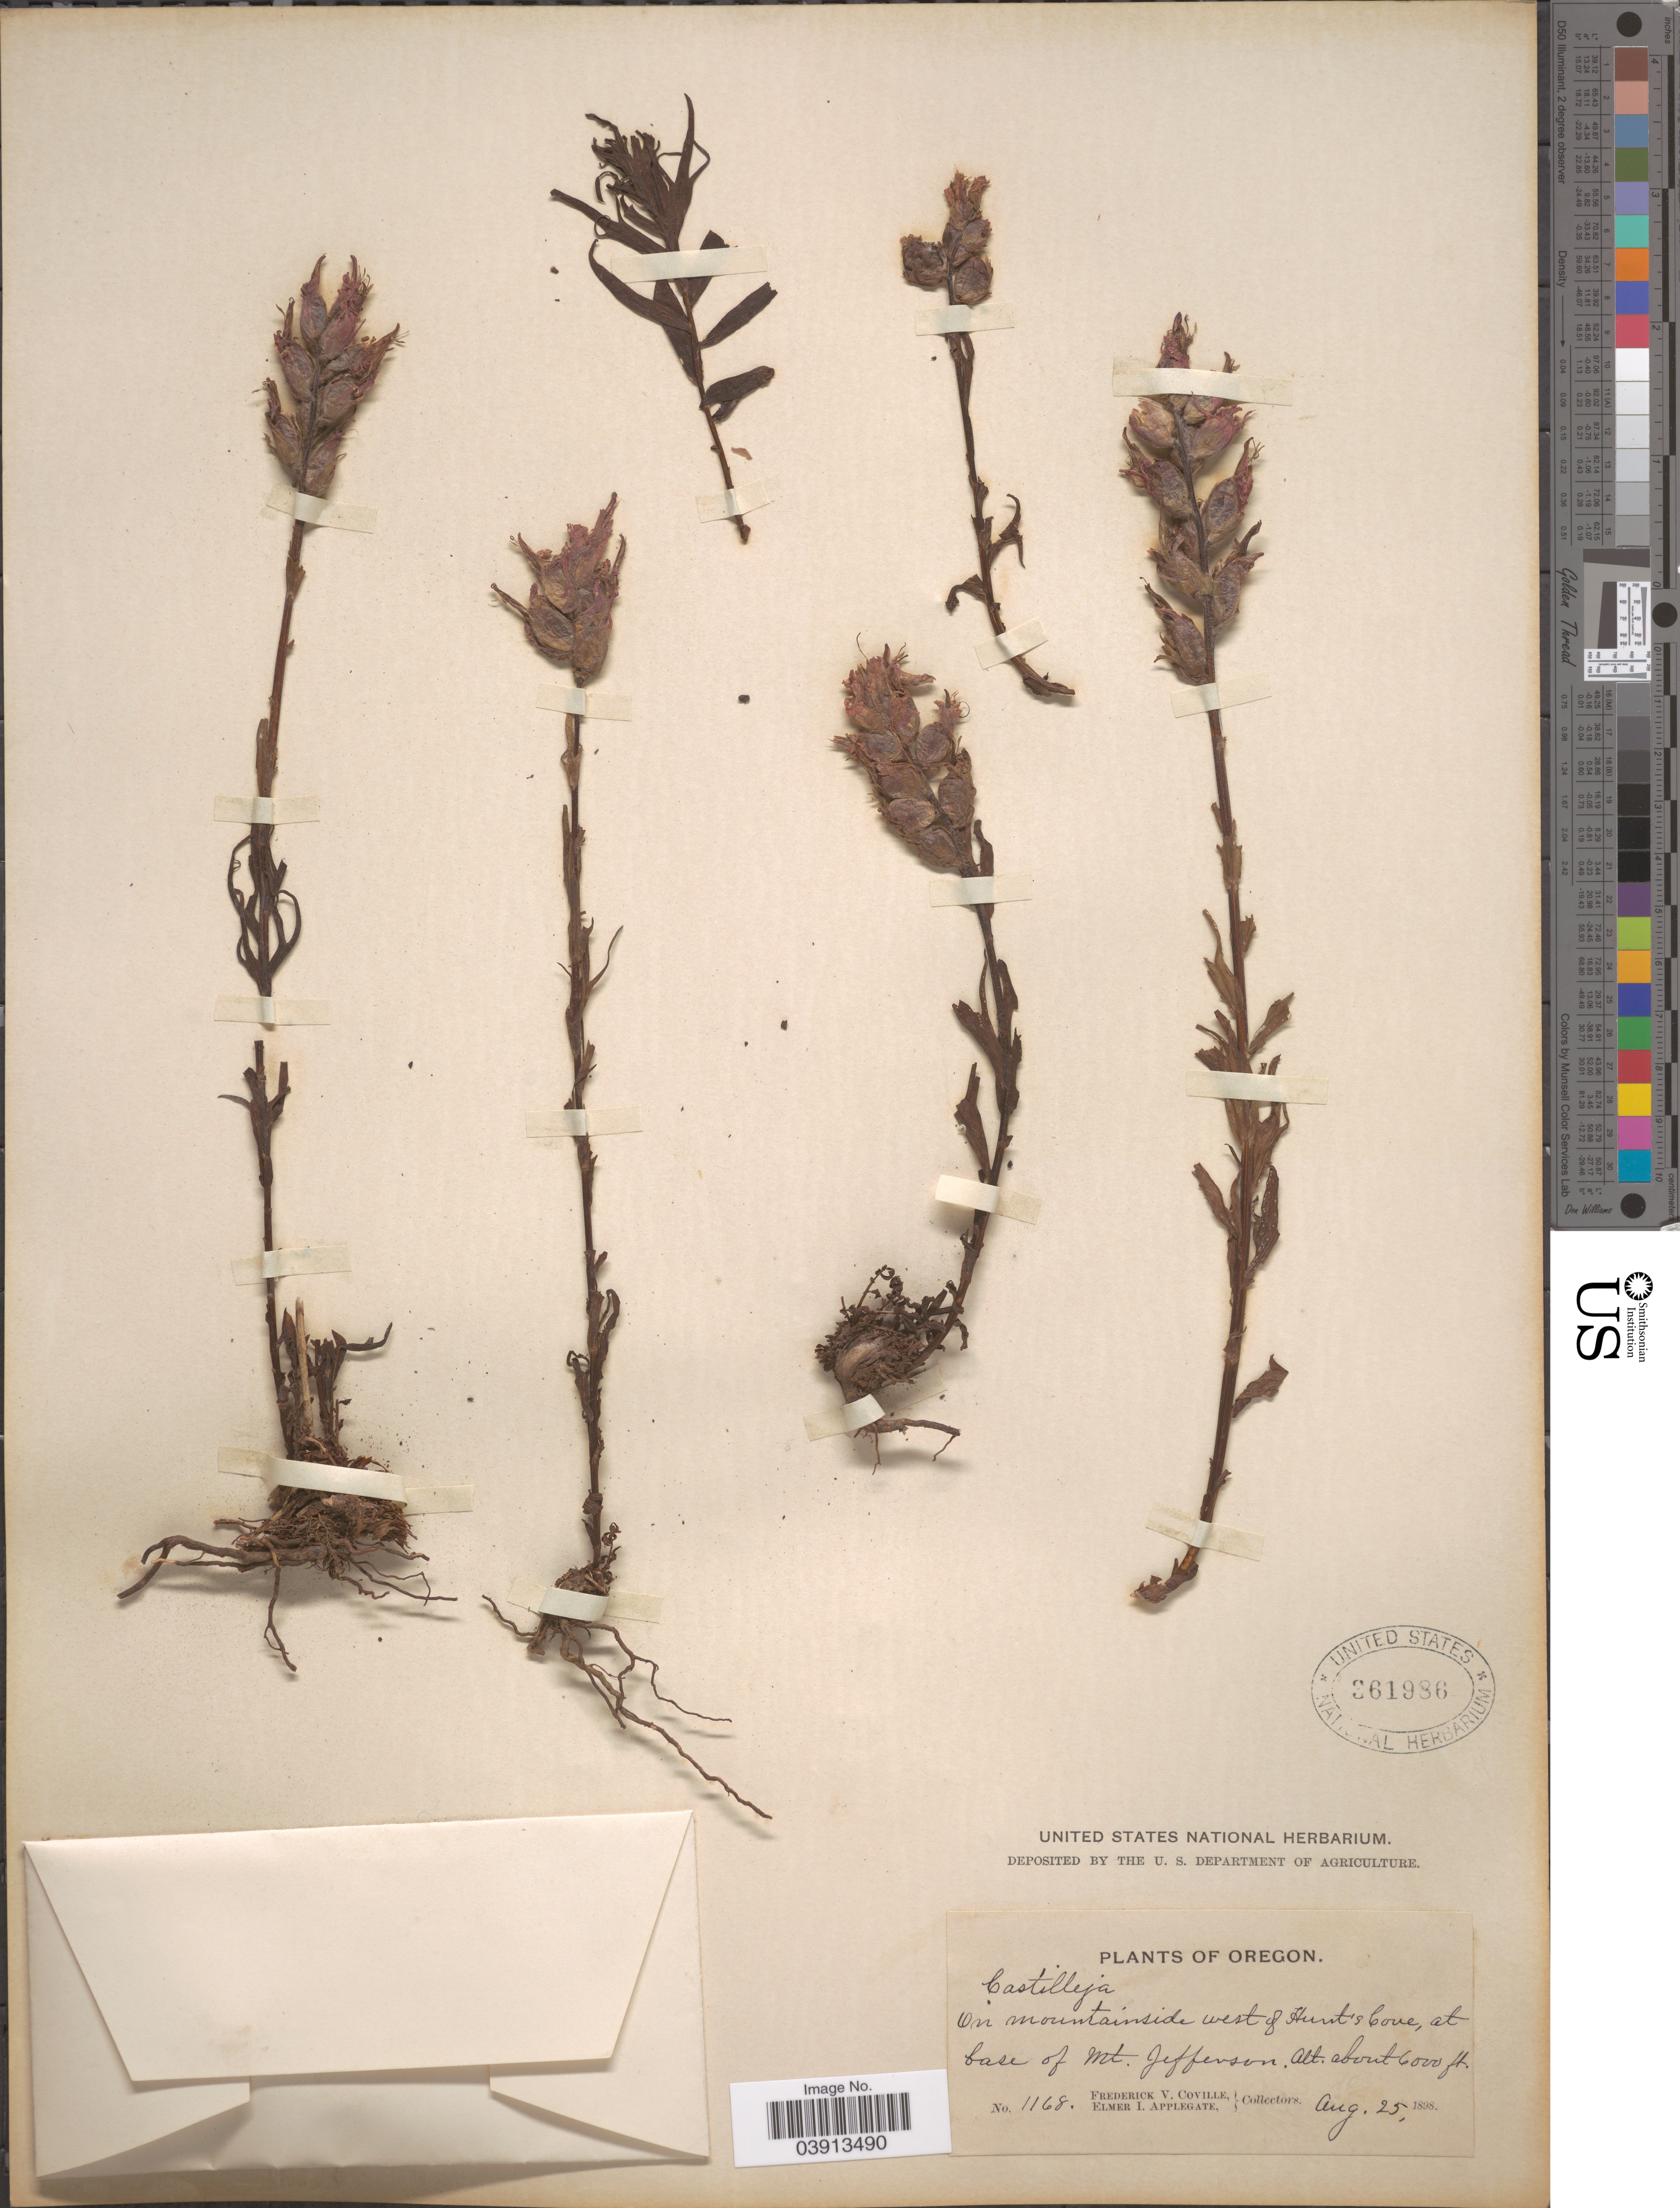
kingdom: Plantae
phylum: Tracheophyta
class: Magnoliopsida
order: Lamiales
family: Orobanchaceae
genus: Castilleja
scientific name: Castilleja parviflora var. oreopola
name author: (Greenm.) Ownbey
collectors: F. V. Coville & E. I. Applegate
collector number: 1168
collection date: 1898-08-25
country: United States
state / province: Oregon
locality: On mountainside west of Hunt's Cove, at base of Mt. Jefferson.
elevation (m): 1829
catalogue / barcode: US 361986